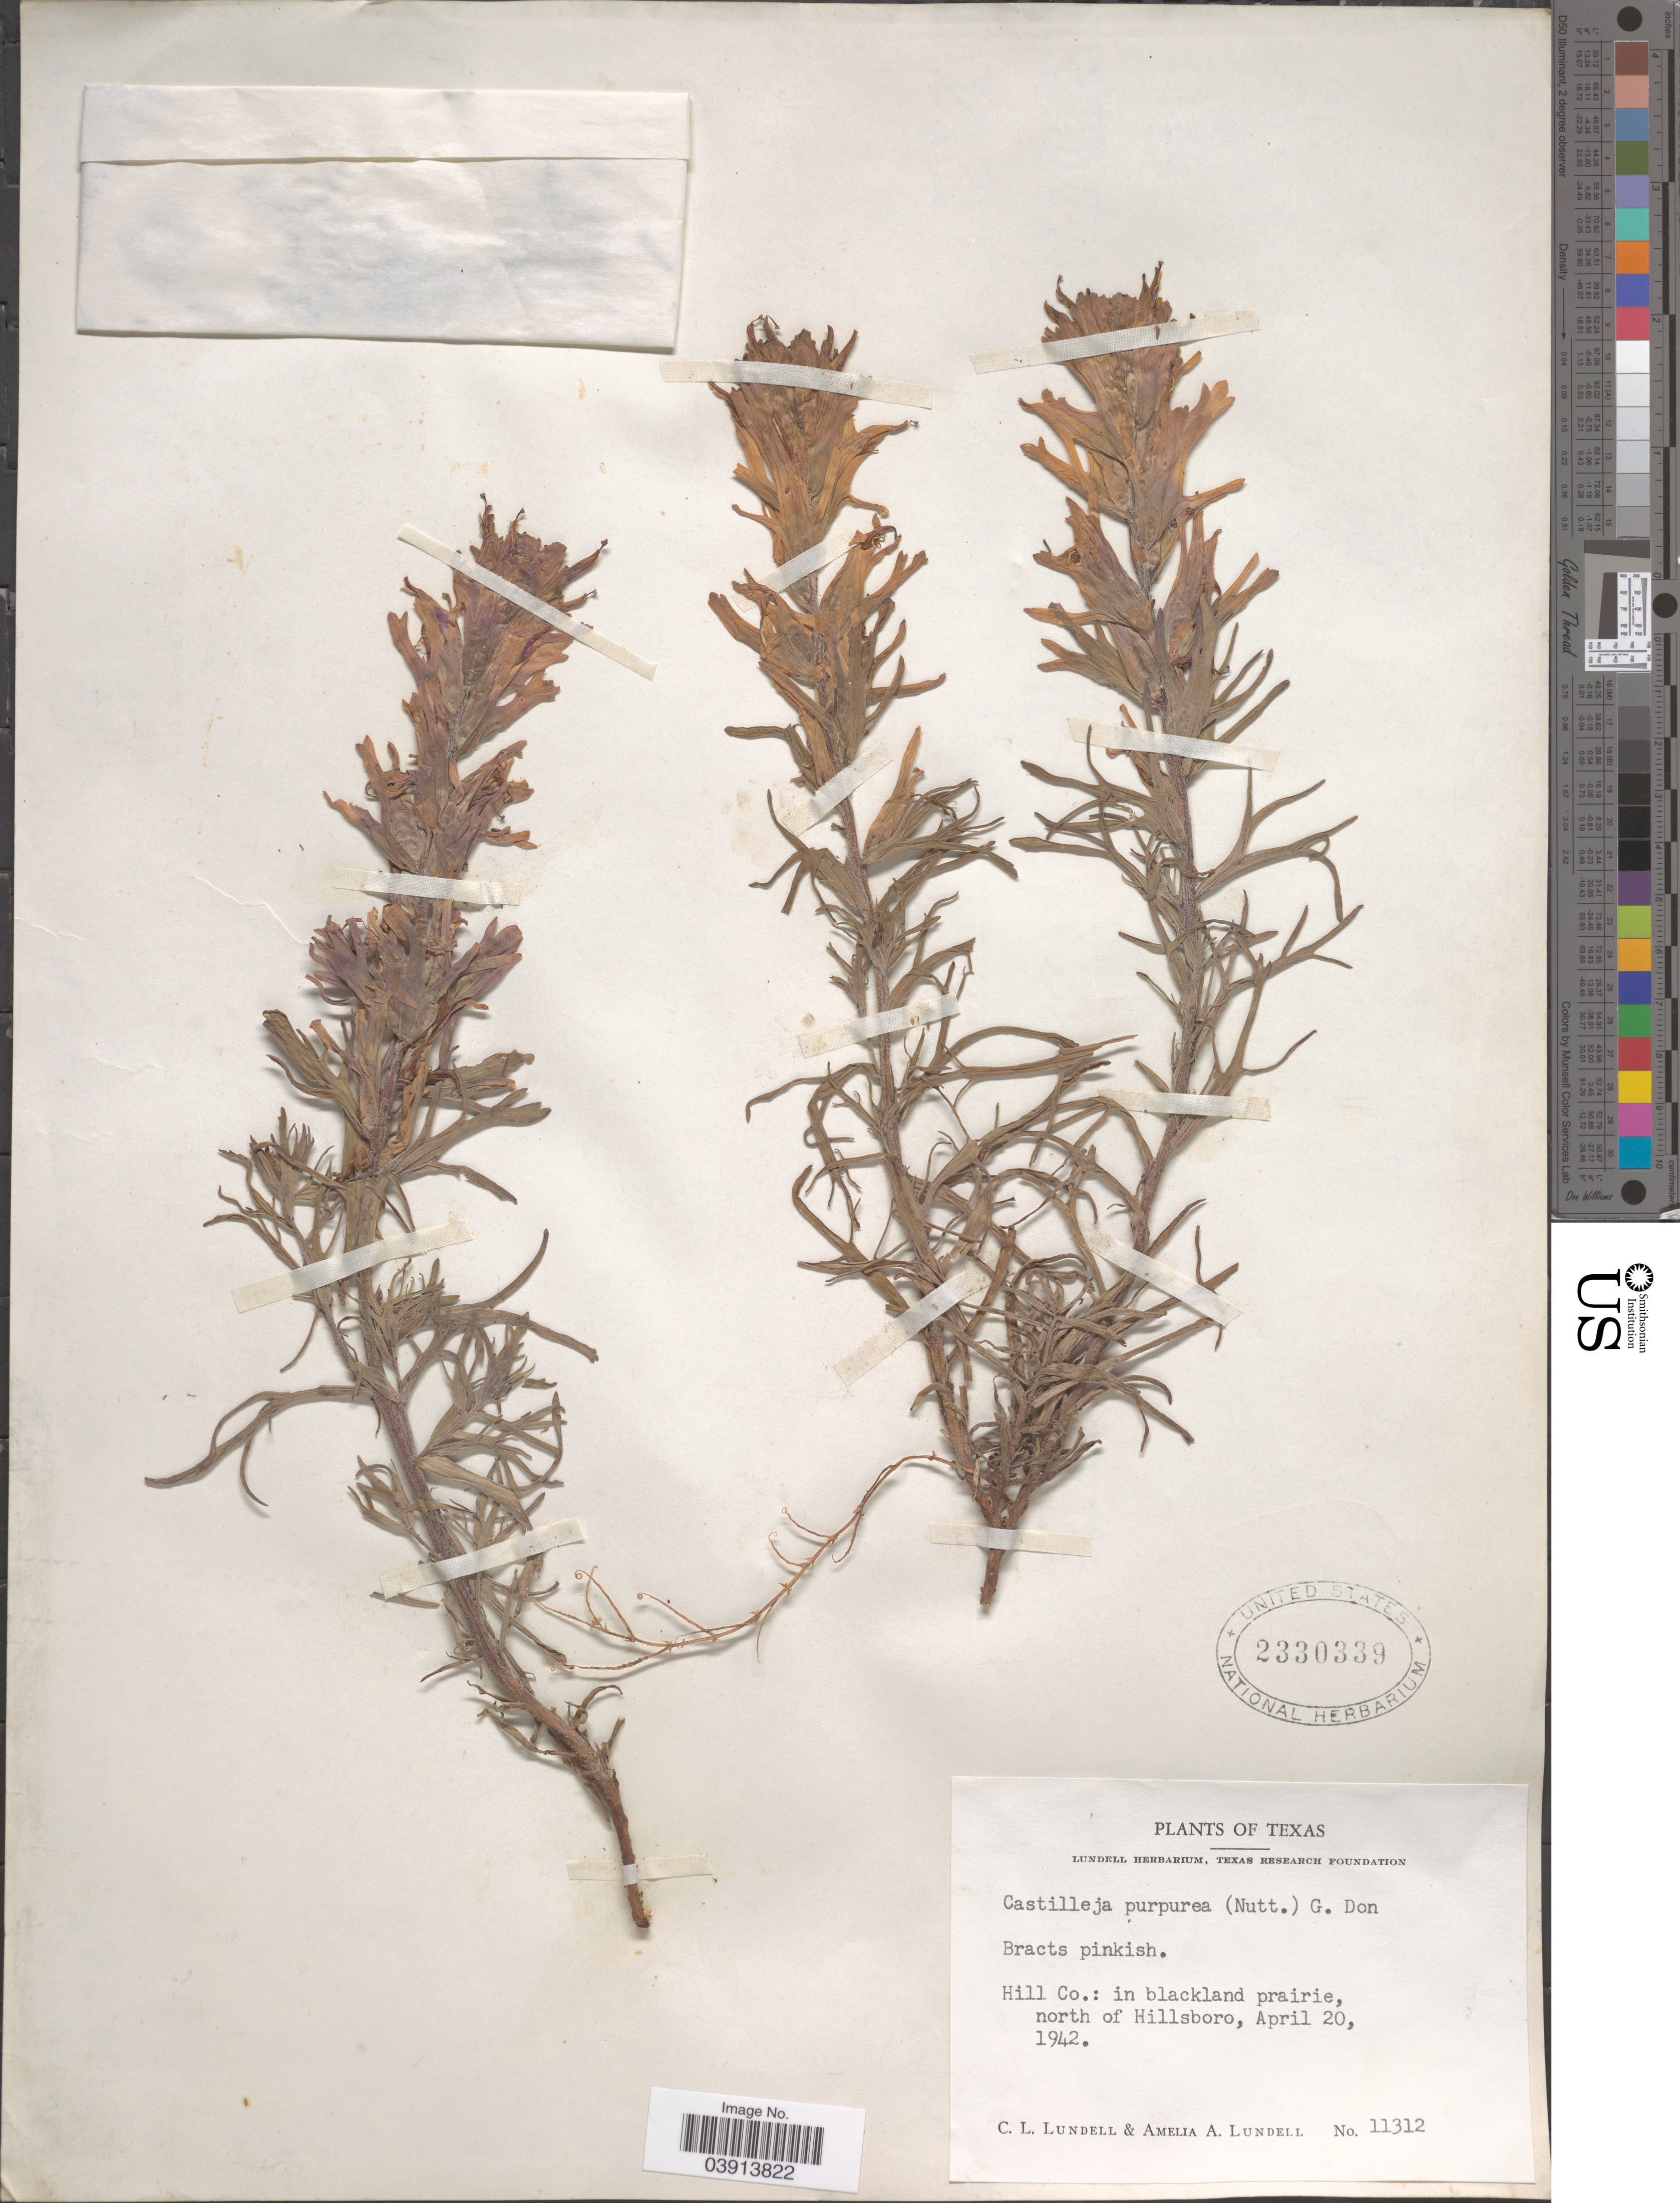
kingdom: Plantae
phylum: Tracheophyta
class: Magnoliopsida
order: Lamiales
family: Orobanchaceae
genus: Castilleja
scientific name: Castilleja purpurea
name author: (Nutt.) G. Don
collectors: C. L. Lundell & A. A. Lundell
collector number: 11312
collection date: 1942-04-20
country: United States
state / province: Texas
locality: Hill Co.: in blackland prairie, north of Hillsboro.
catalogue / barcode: US 2330339